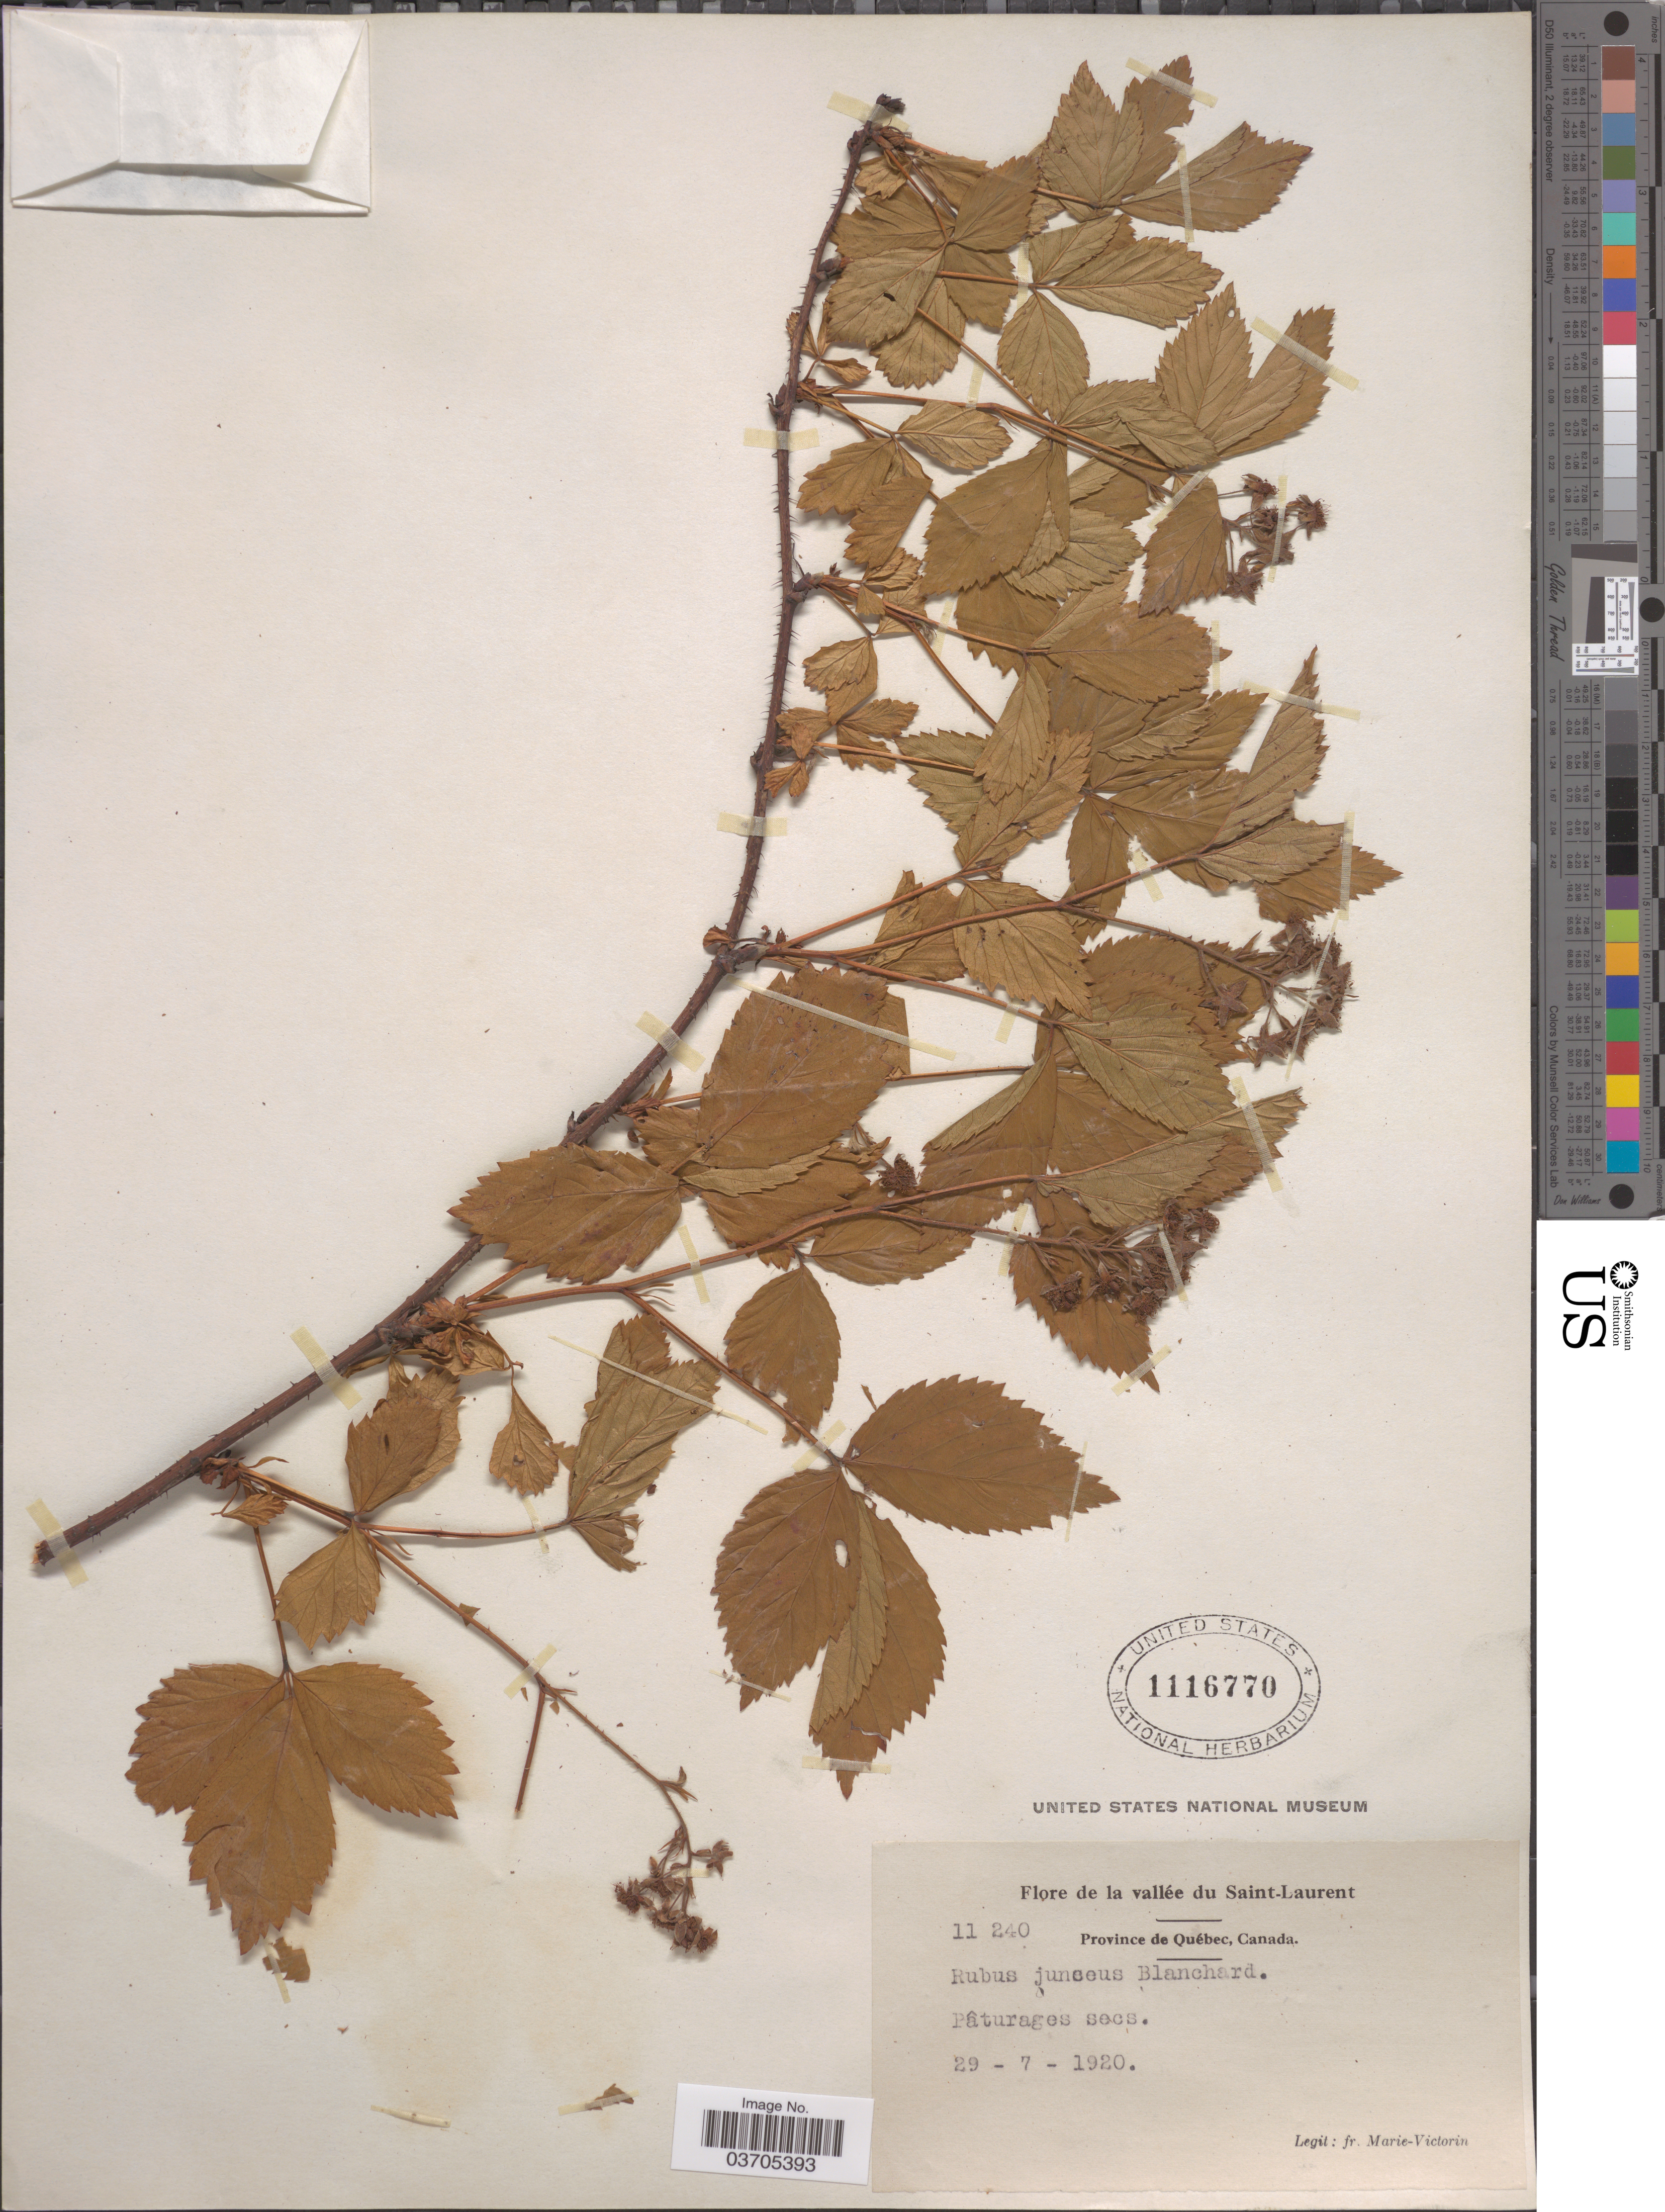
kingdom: Plantae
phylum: Tracheophyta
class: Magnoliopsida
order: Rosales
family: Rosaceae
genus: Rubus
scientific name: Rubus junceus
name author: Blanch.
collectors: Fr. Marie-Victorin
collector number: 11240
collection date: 1920-07-29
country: Canada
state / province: Quebec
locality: La Vallée du Saint-Laurent. Pâturages secs.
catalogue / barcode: US 1116770